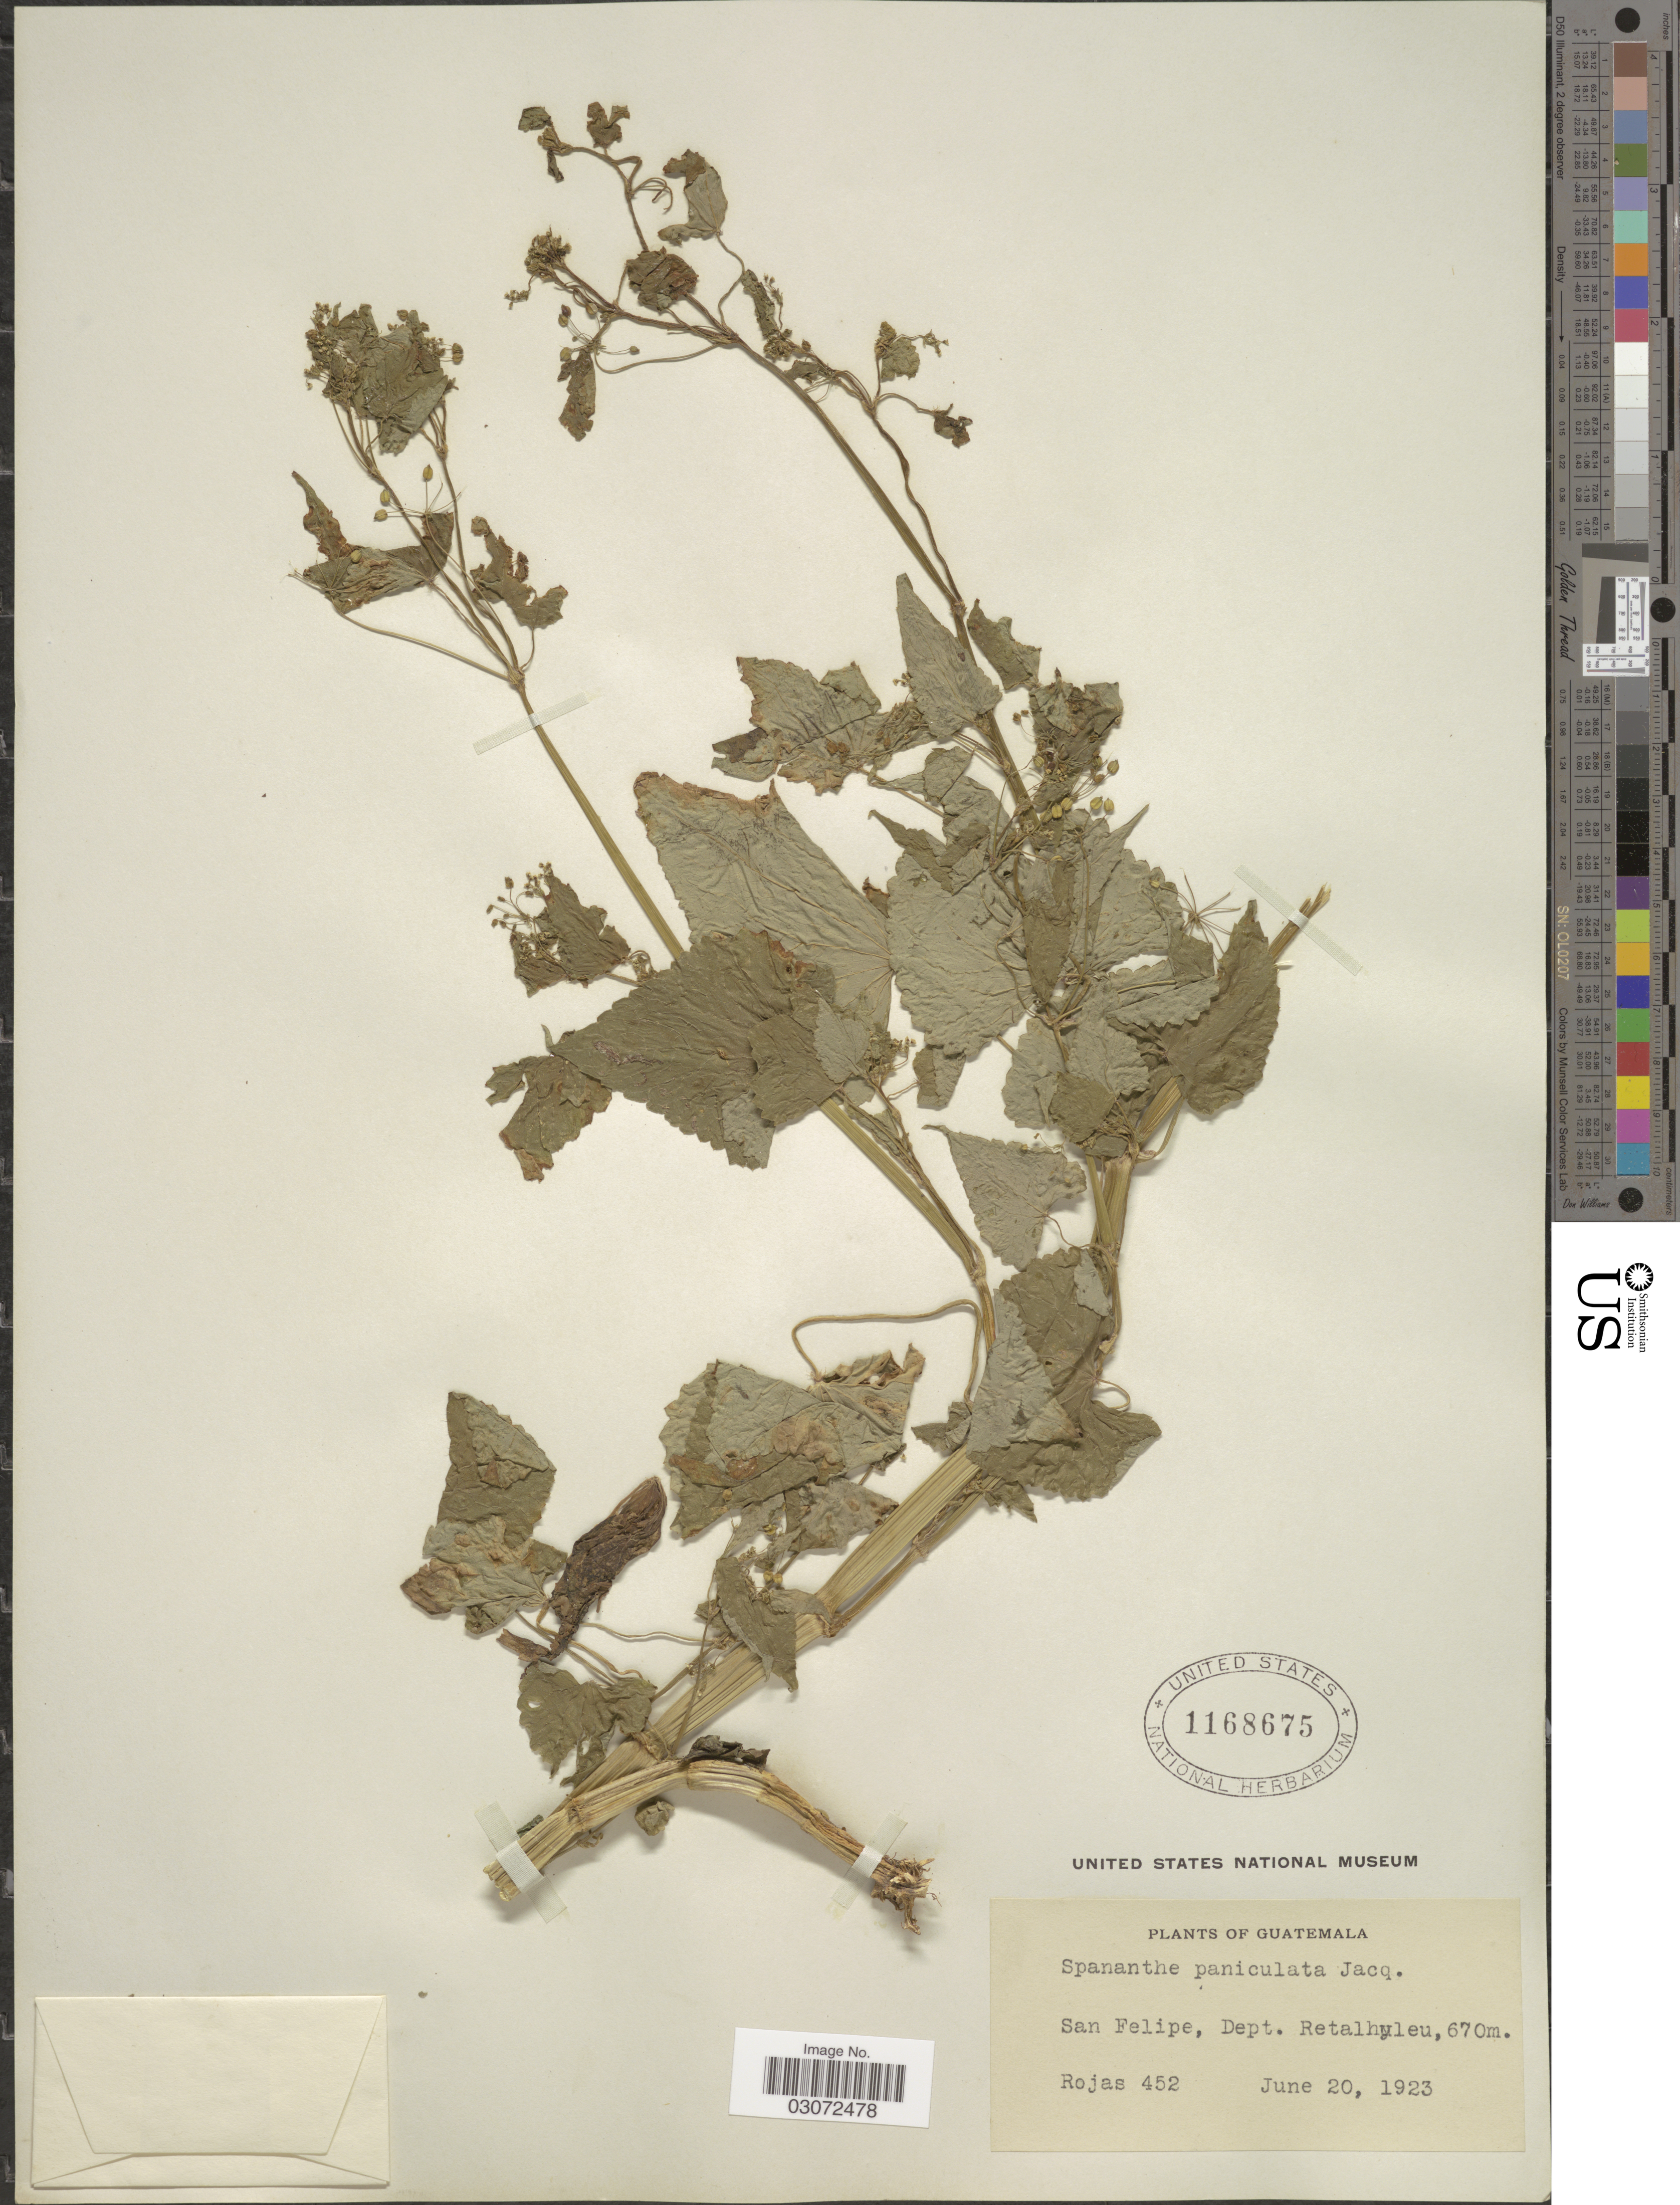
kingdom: Plantae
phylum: Tracheophyta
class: Magnoliopsida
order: Apiales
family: Apiaceae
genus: Spananthe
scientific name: Spananthe paniculata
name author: Jacq.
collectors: Rojas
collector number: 452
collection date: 1923-06-20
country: Guatemala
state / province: Retalhuleu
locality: San Felipe, Dept. Retalhuleu.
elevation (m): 670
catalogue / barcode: US 1168675